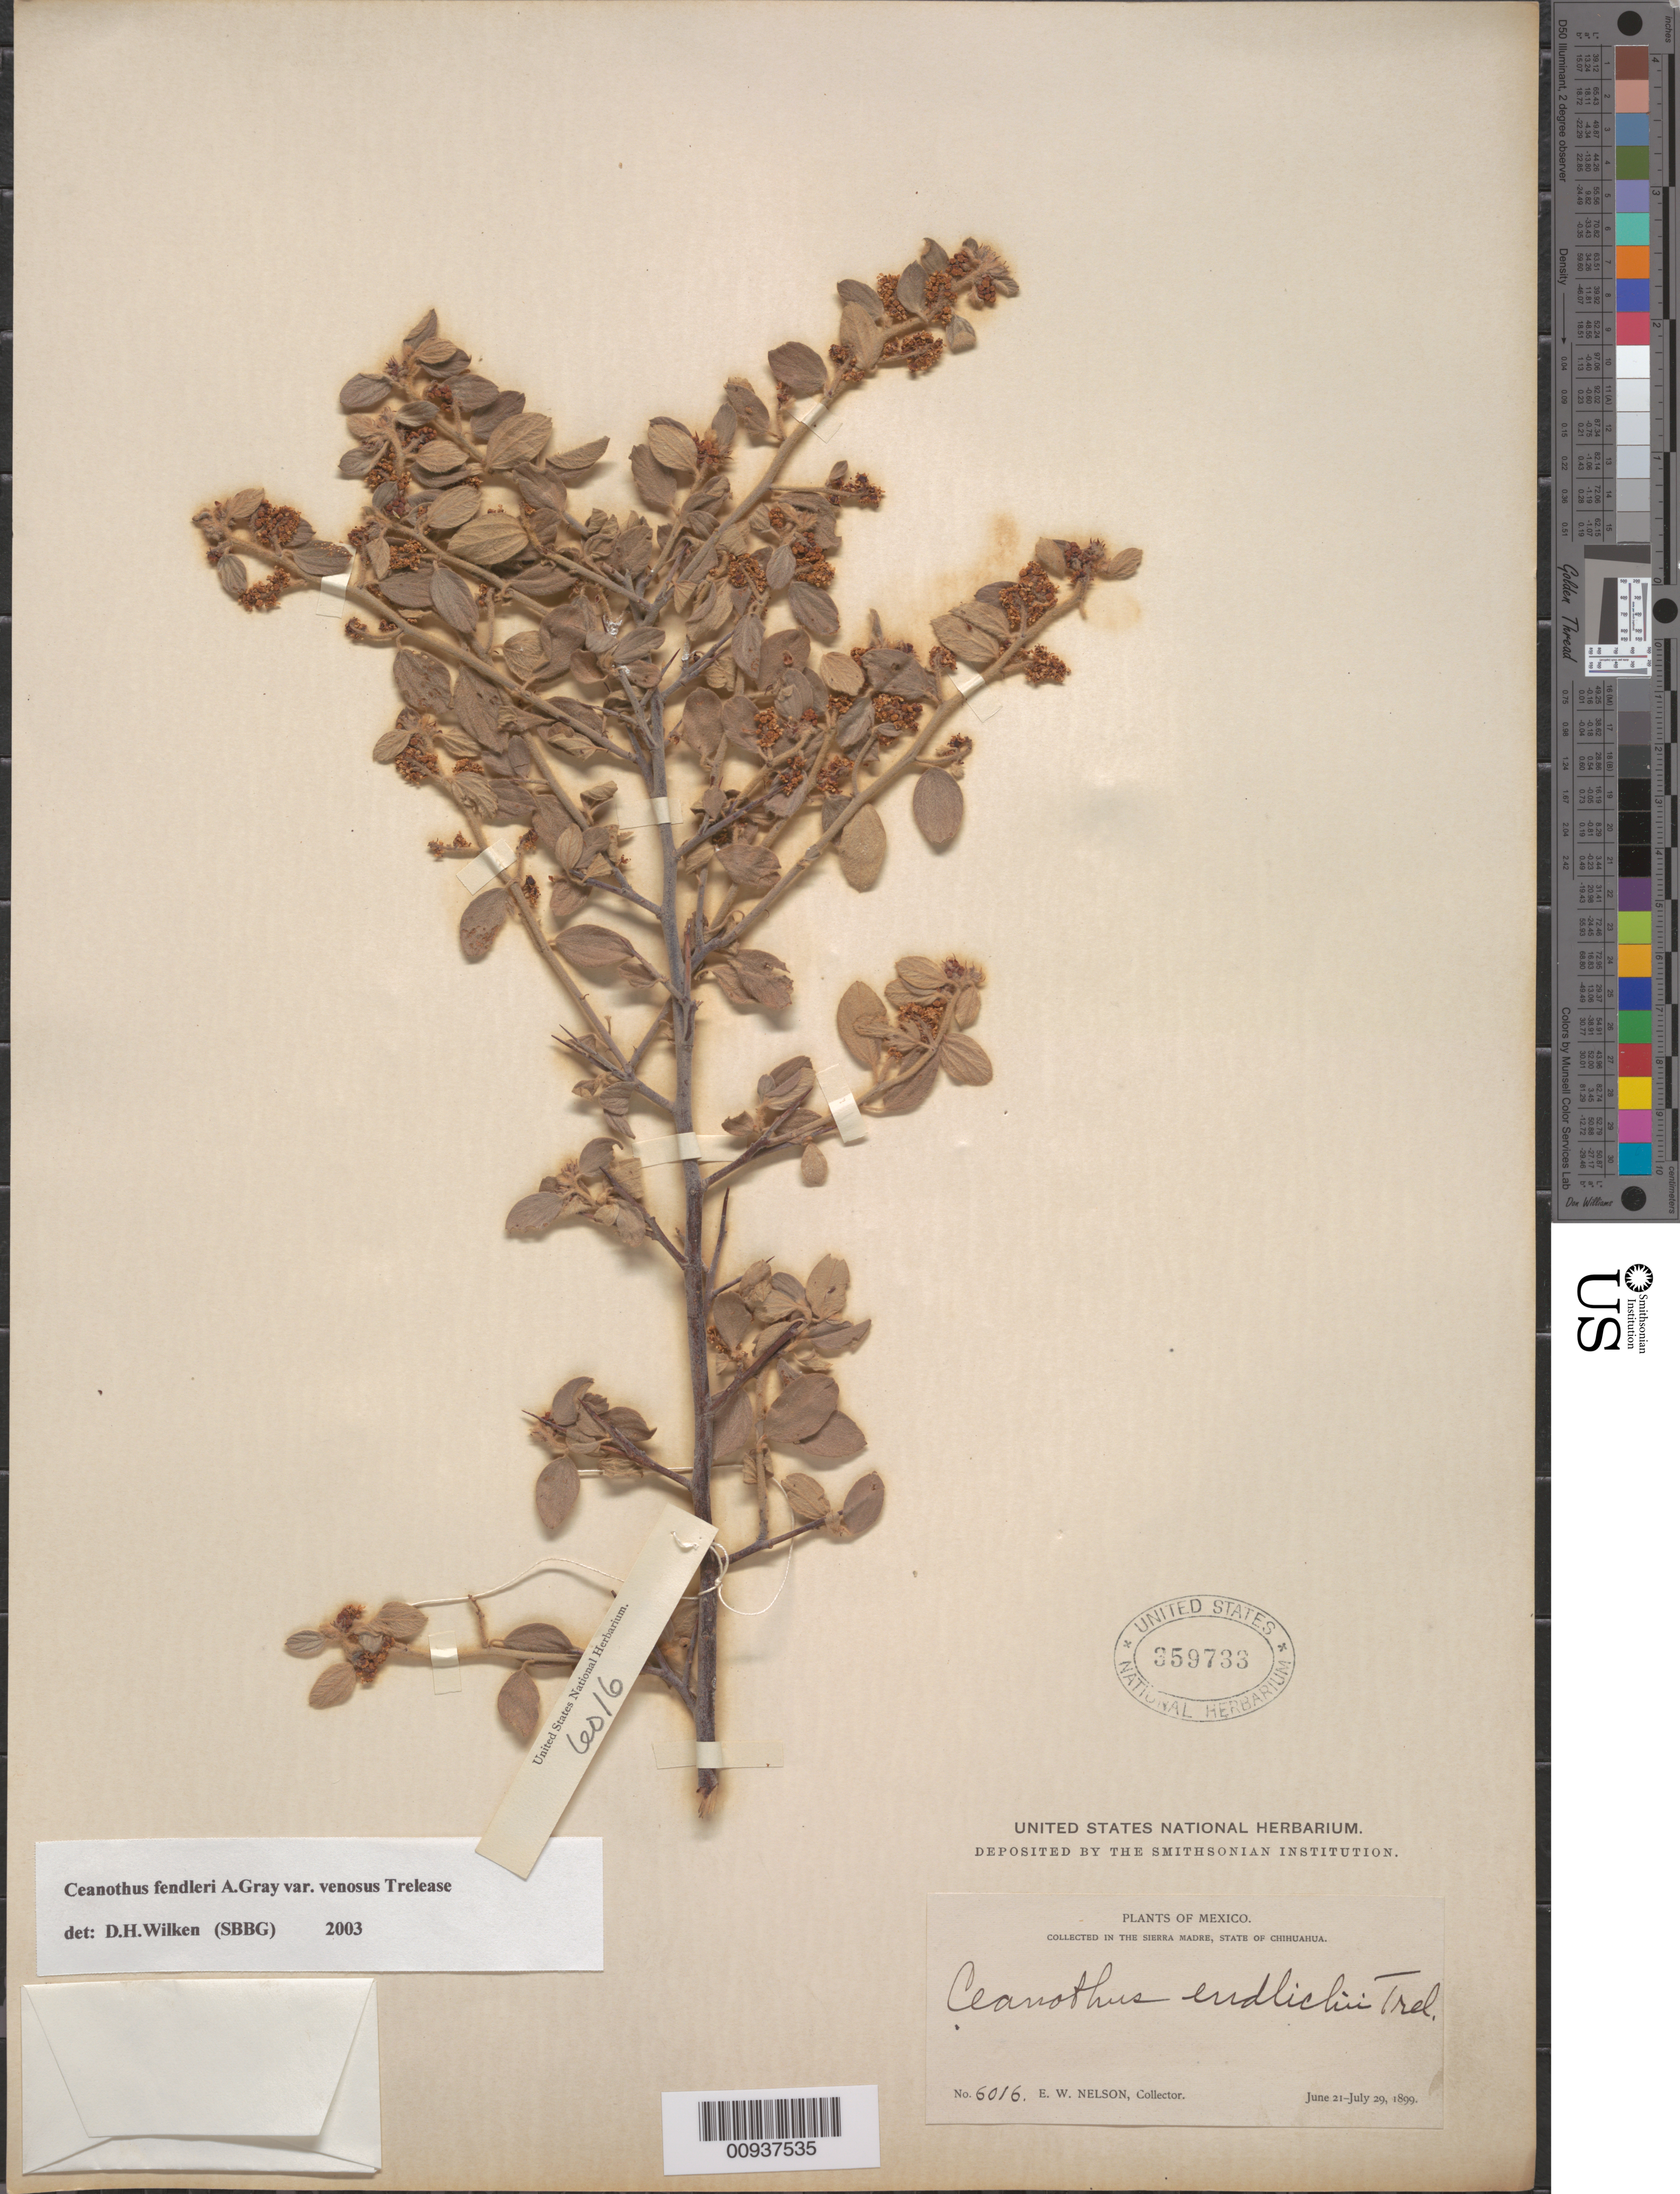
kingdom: Plantae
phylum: Tracheophyta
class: Magnoliopsida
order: Rosales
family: Rhamnaceae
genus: Ceanothus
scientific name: Ceanothus fendleri var. venosus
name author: (A. Gray) Trel.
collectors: E. W. Nelson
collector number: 6016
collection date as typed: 21 Jun 1899 to 29 Jul 1899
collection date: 1899-06-21/1899-07-29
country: Mexico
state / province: Chihuahua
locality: Sierra Madre.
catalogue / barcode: US 359733